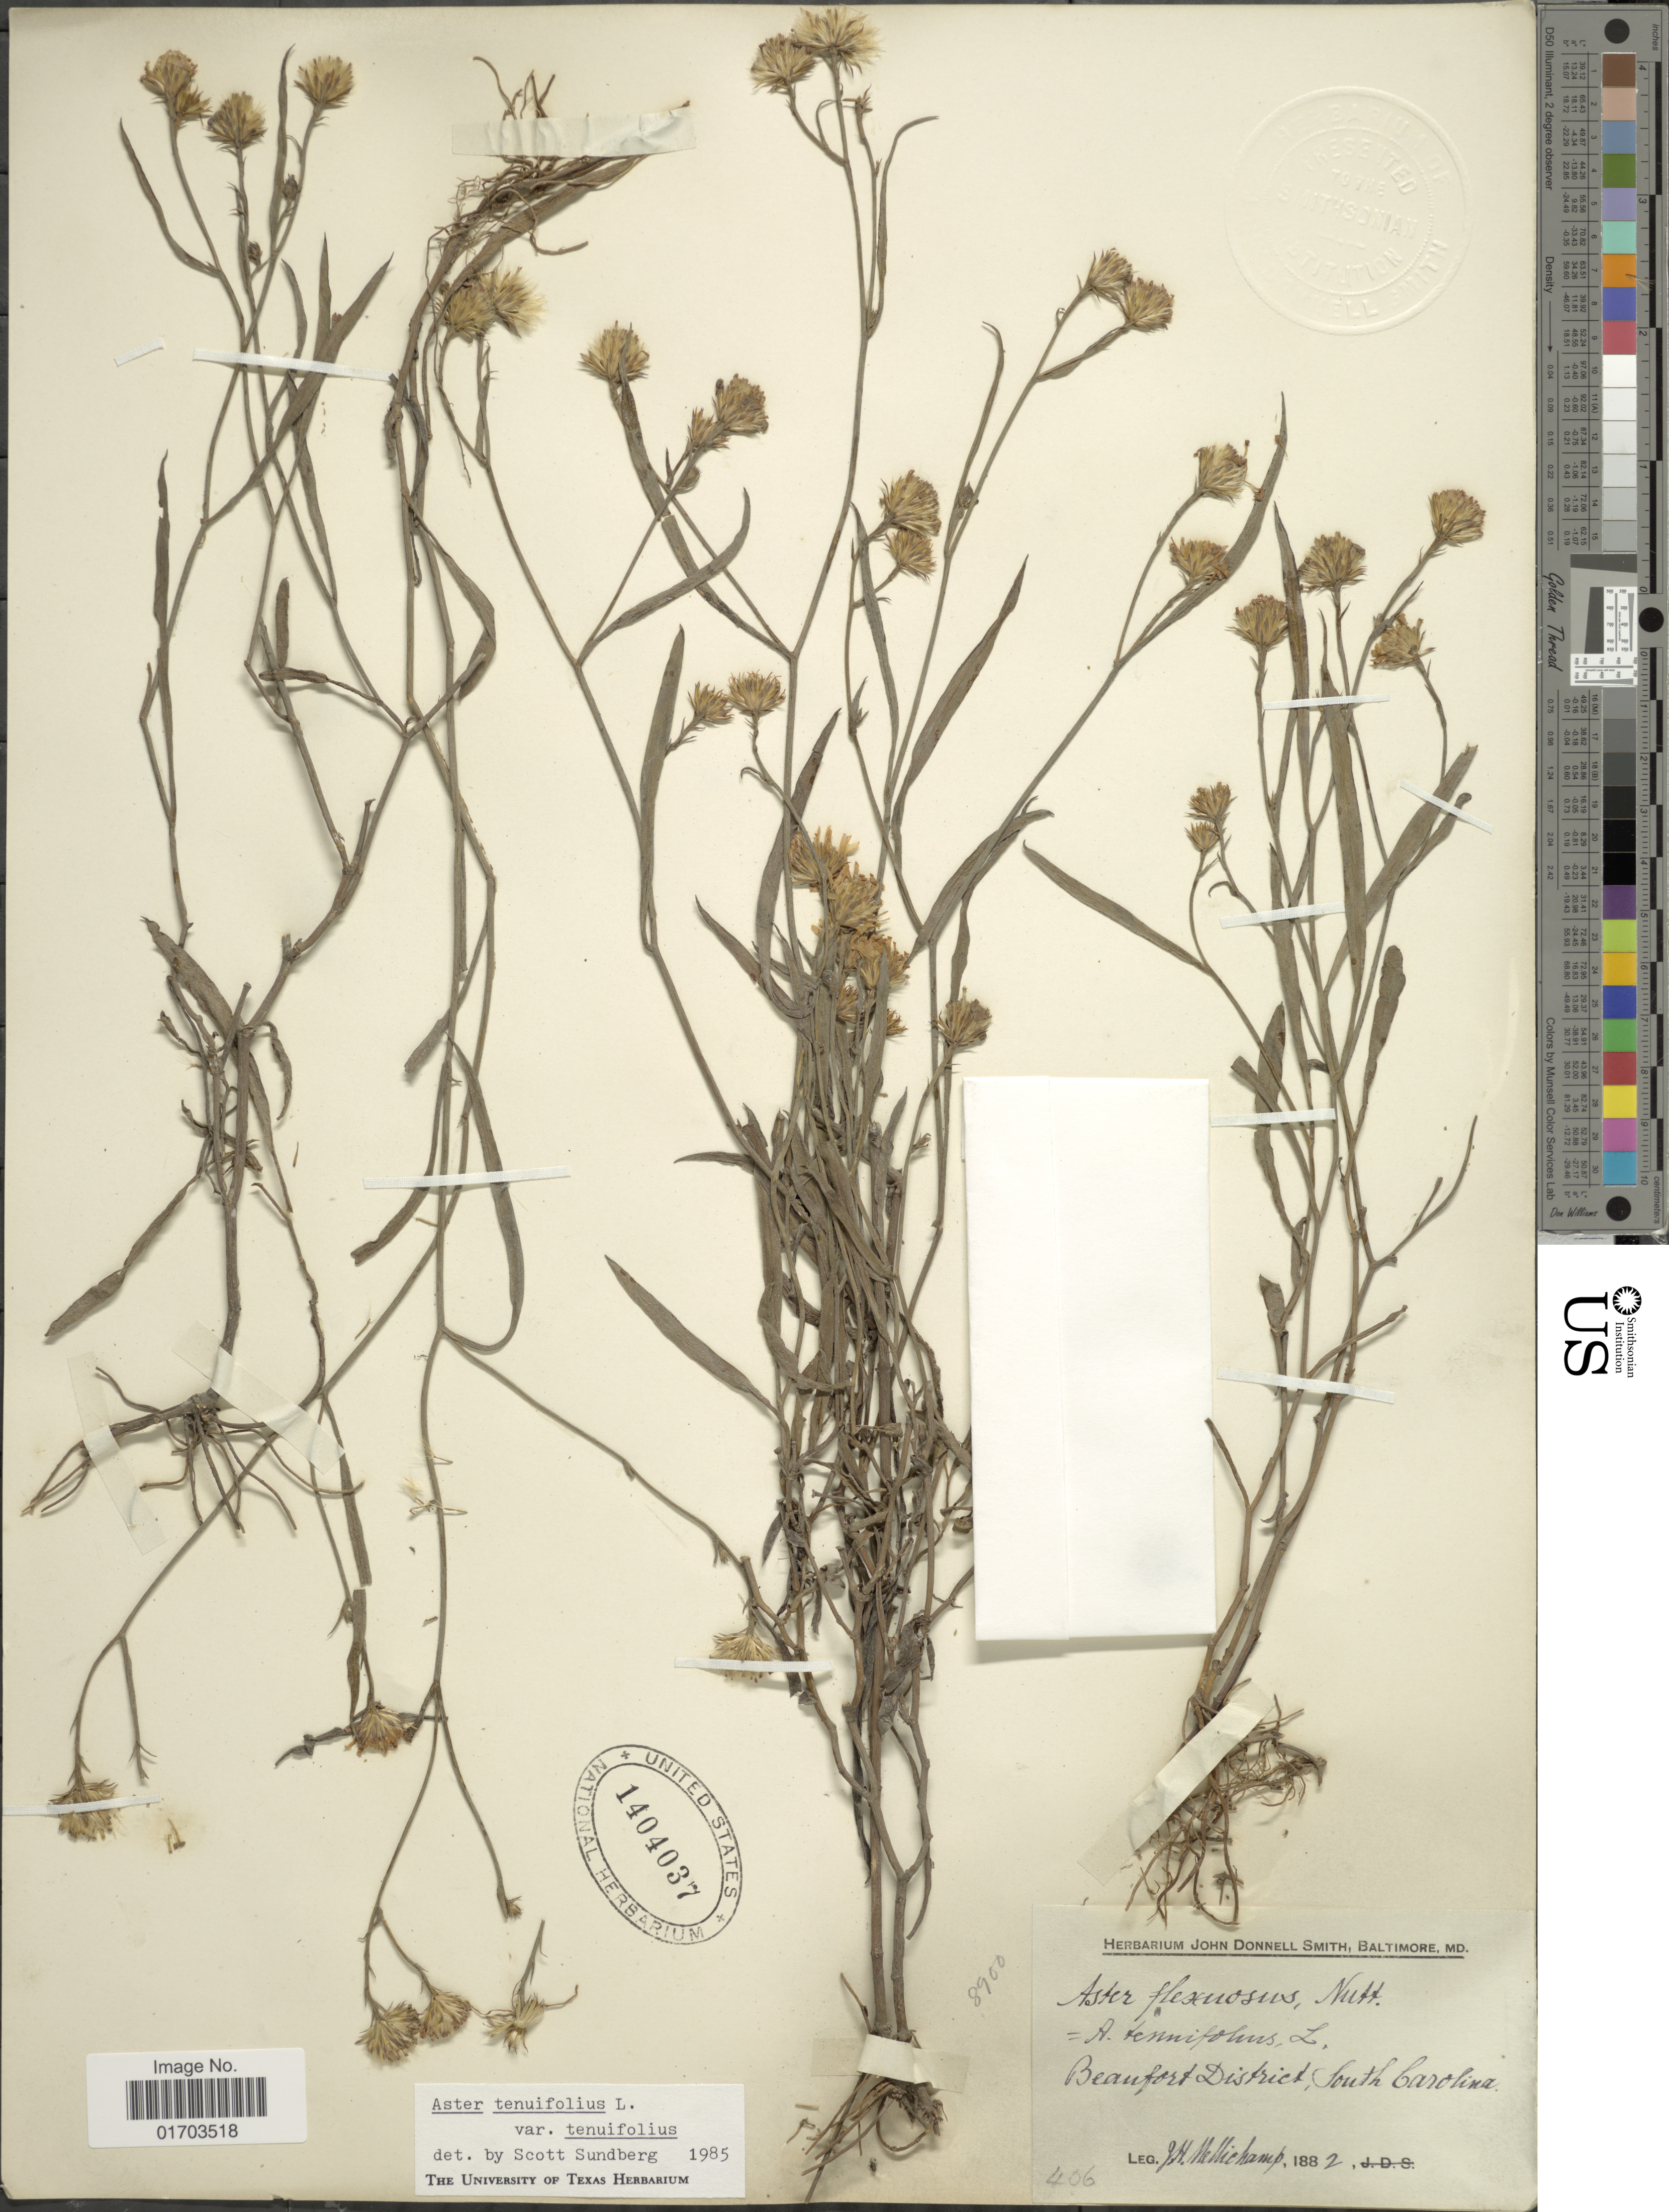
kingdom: Plantae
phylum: Tracheophyta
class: Magnoliopsida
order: Asterales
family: Asteraceae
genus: Symphyotrichum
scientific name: Symphyotrichum tenuifolium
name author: (L.) G.L. Nesom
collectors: J. H. Mellichamp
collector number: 406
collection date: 1882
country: United States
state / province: South Carolina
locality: Beaufort District.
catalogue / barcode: US 1404037